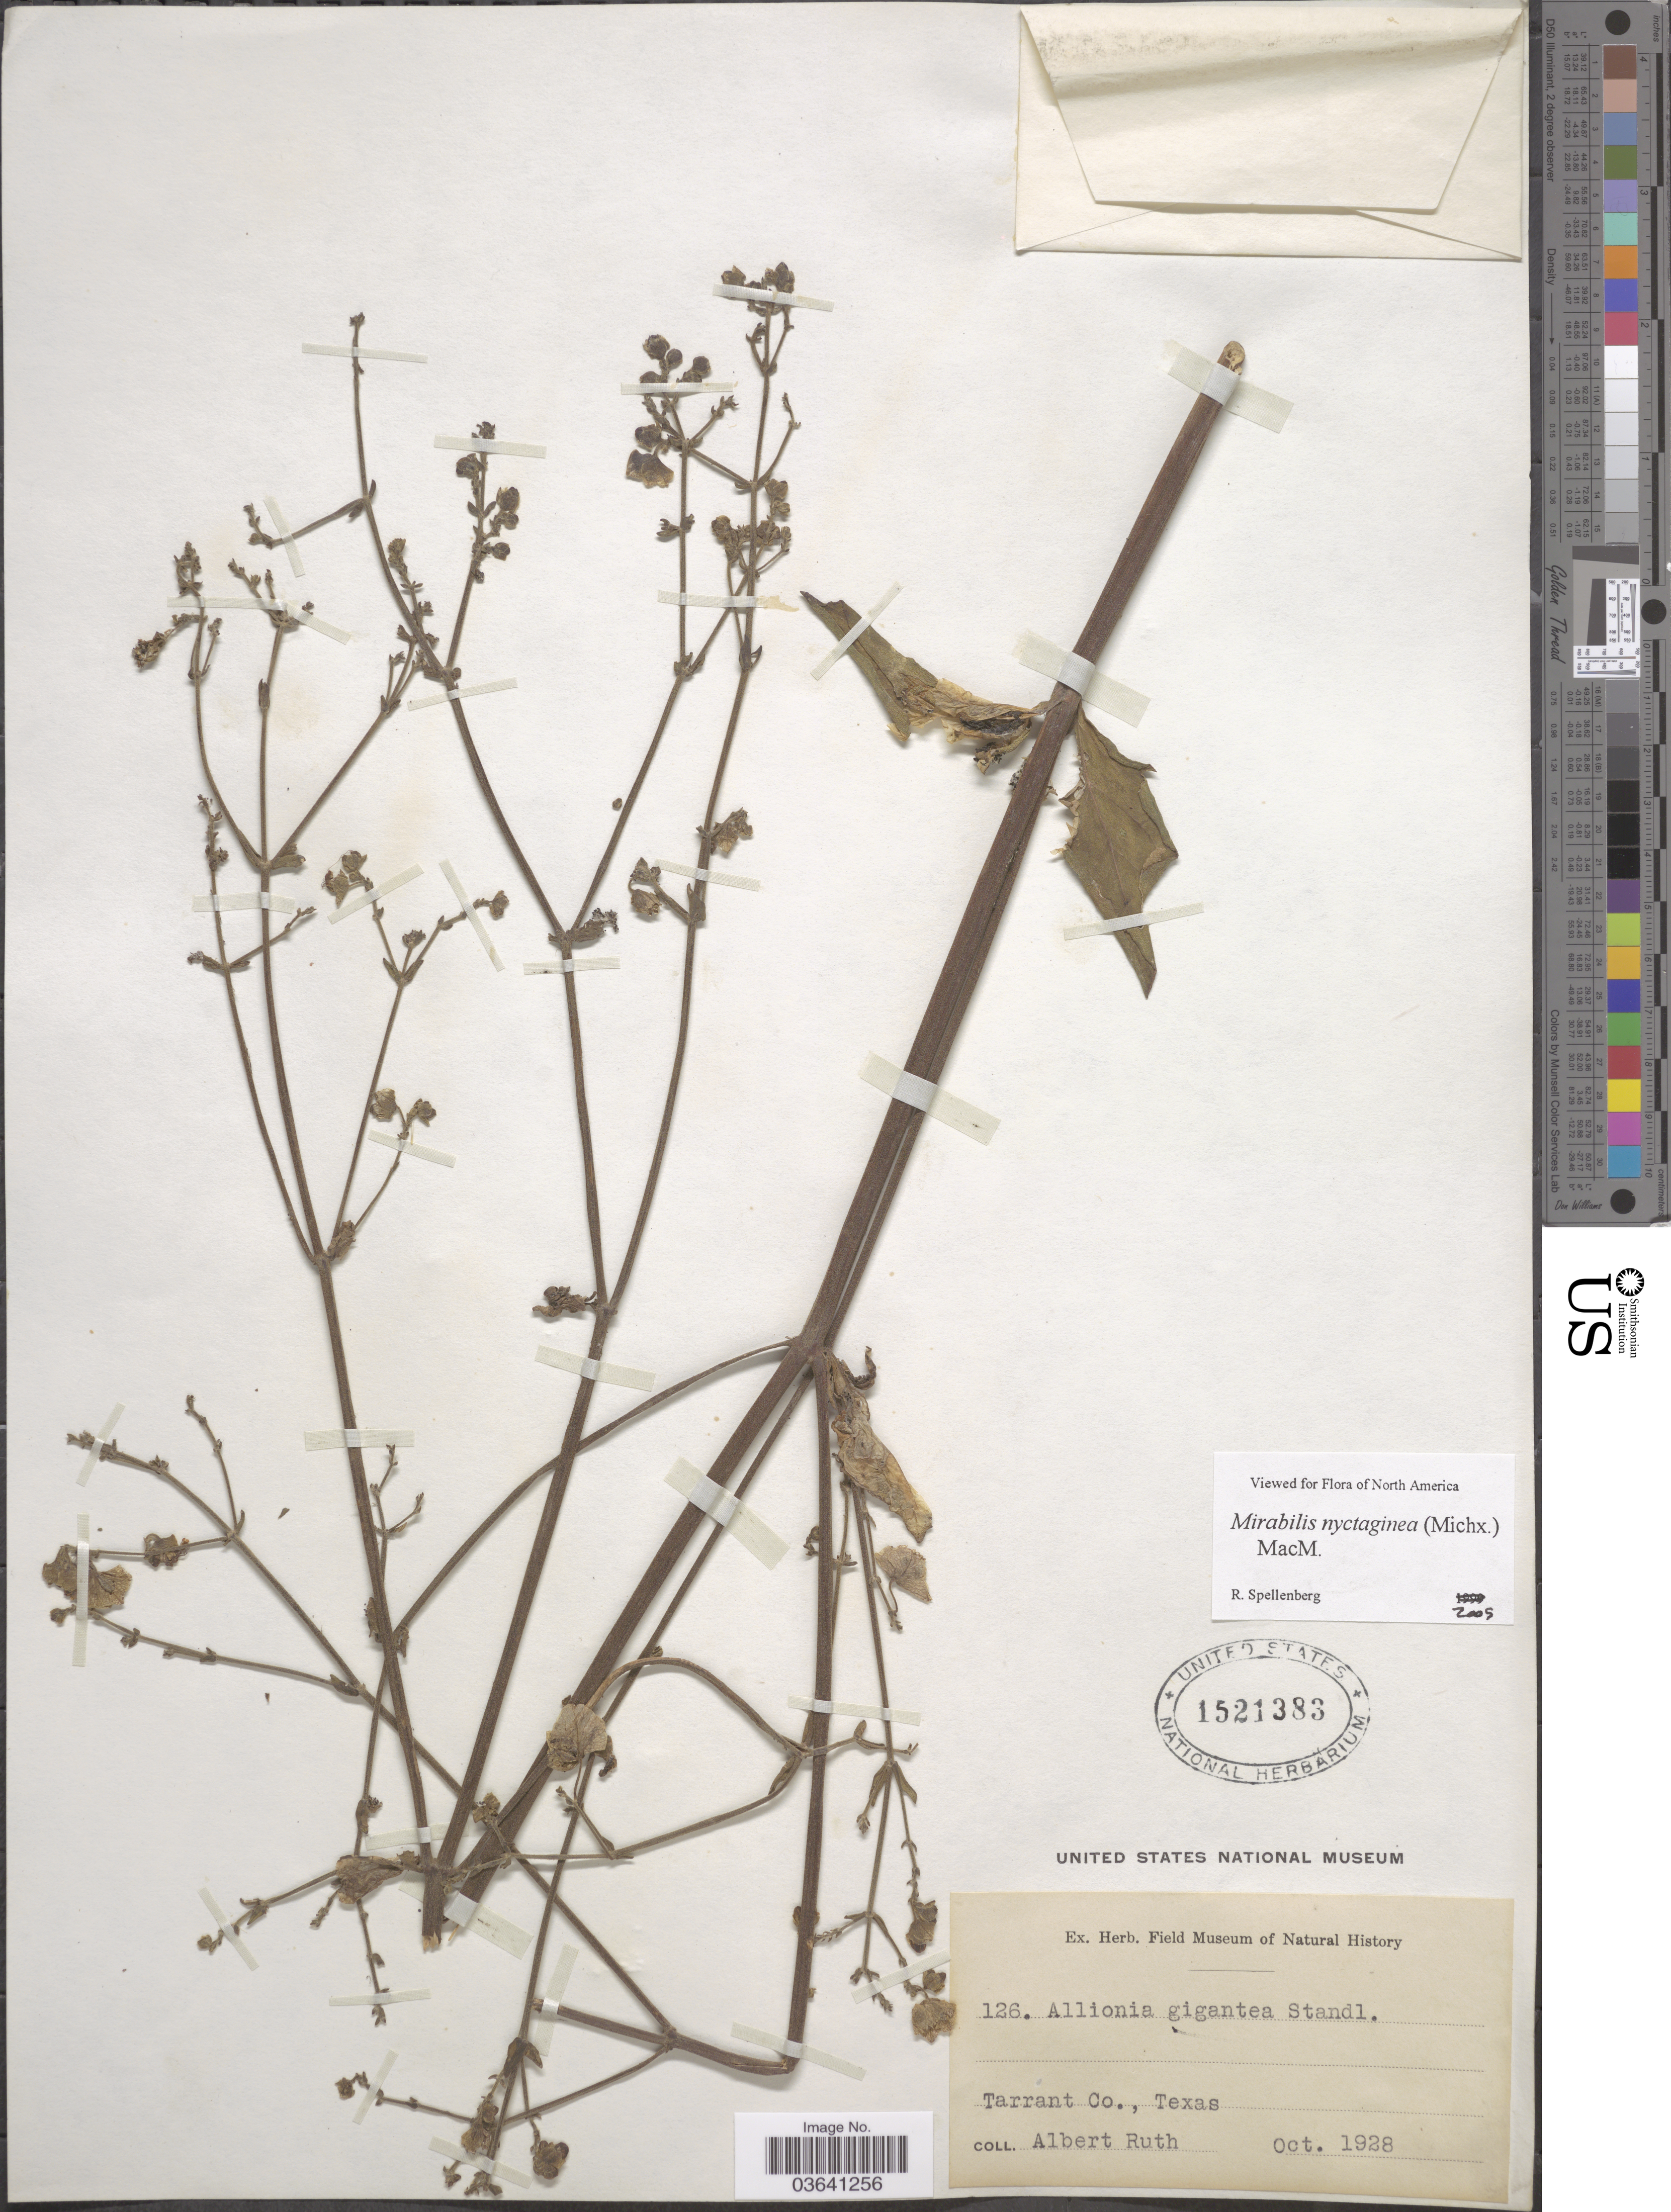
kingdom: Plantae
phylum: Tracheophyta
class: Magnoliopsida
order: Caryophyllales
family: Nyctaginaceae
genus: Mirabilis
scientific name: Mirabilis nyctaginea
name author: (Michx.) MacMill.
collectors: A. Ruth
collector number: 126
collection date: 1928-10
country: United States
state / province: Texas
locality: Tarrant Co.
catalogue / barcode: US 1521383